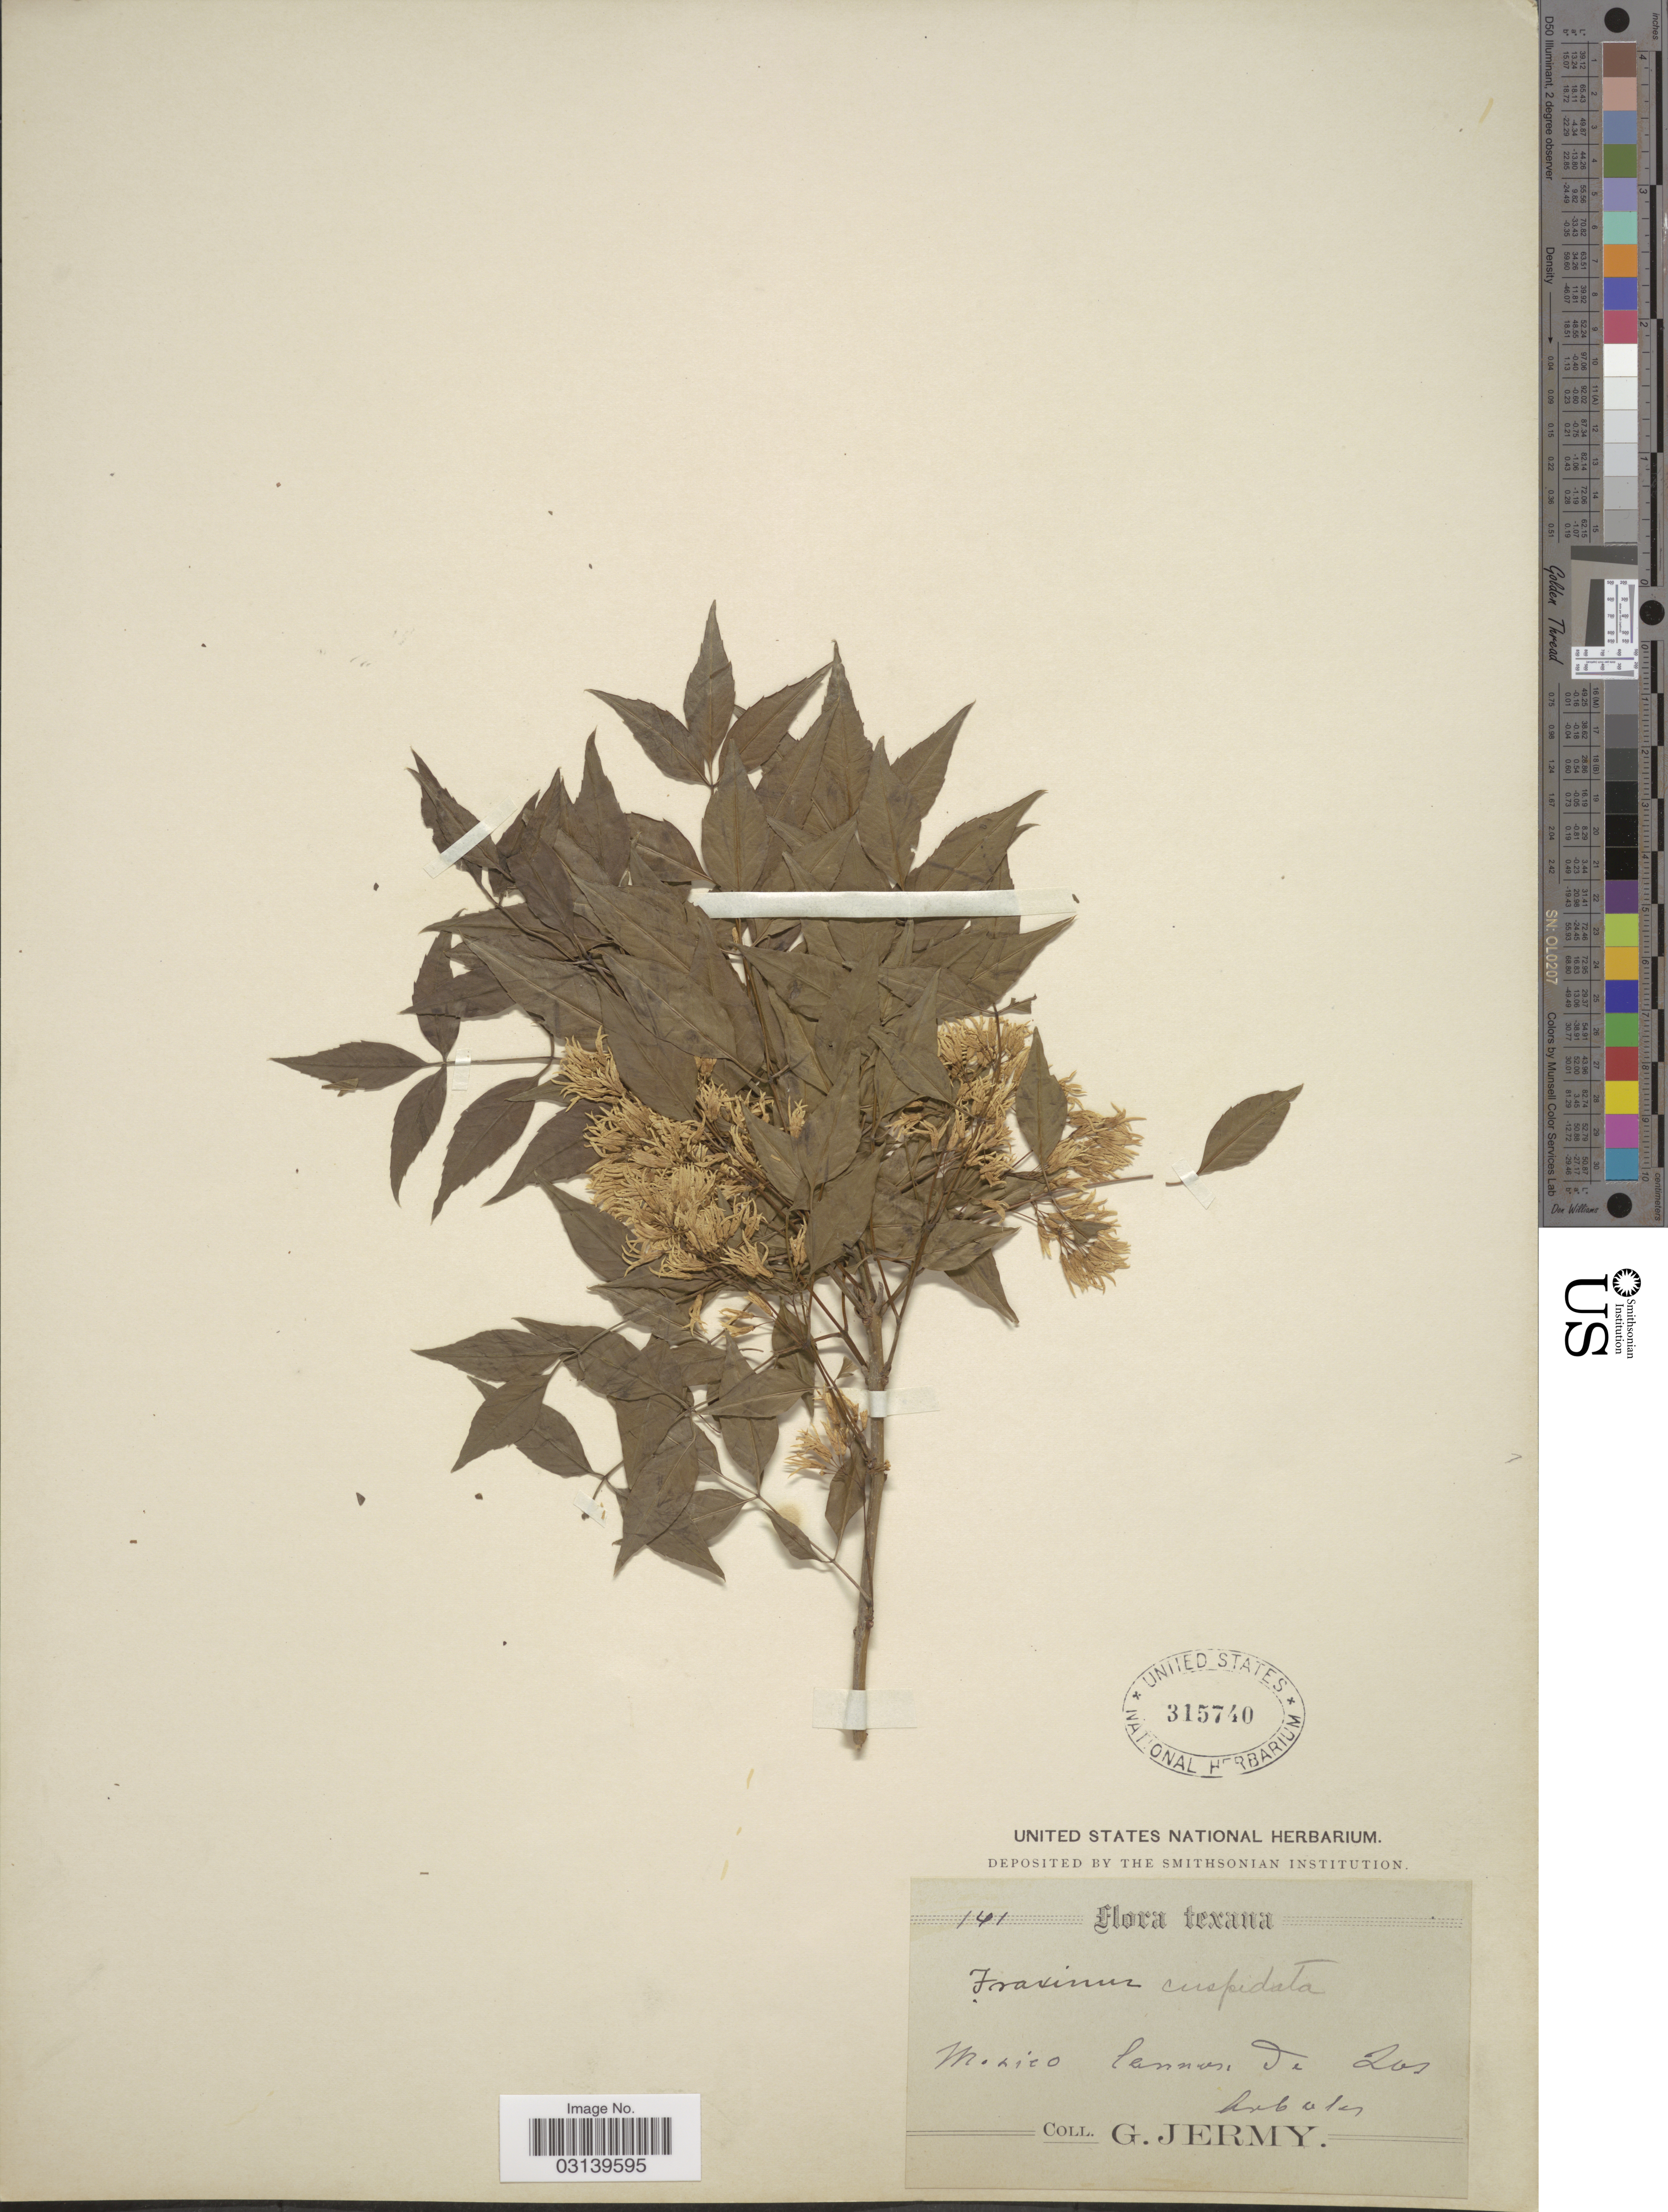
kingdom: Plantae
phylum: Tracheophyta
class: Magnoliopsida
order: Lamiales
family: Oleaceae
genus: Fraxinus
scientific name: Fraxinus cuspidata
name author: Torr.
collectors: G. Jermy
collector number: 141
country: Mexico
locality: Cannos. de Los Arboles.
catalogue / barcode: US 315740